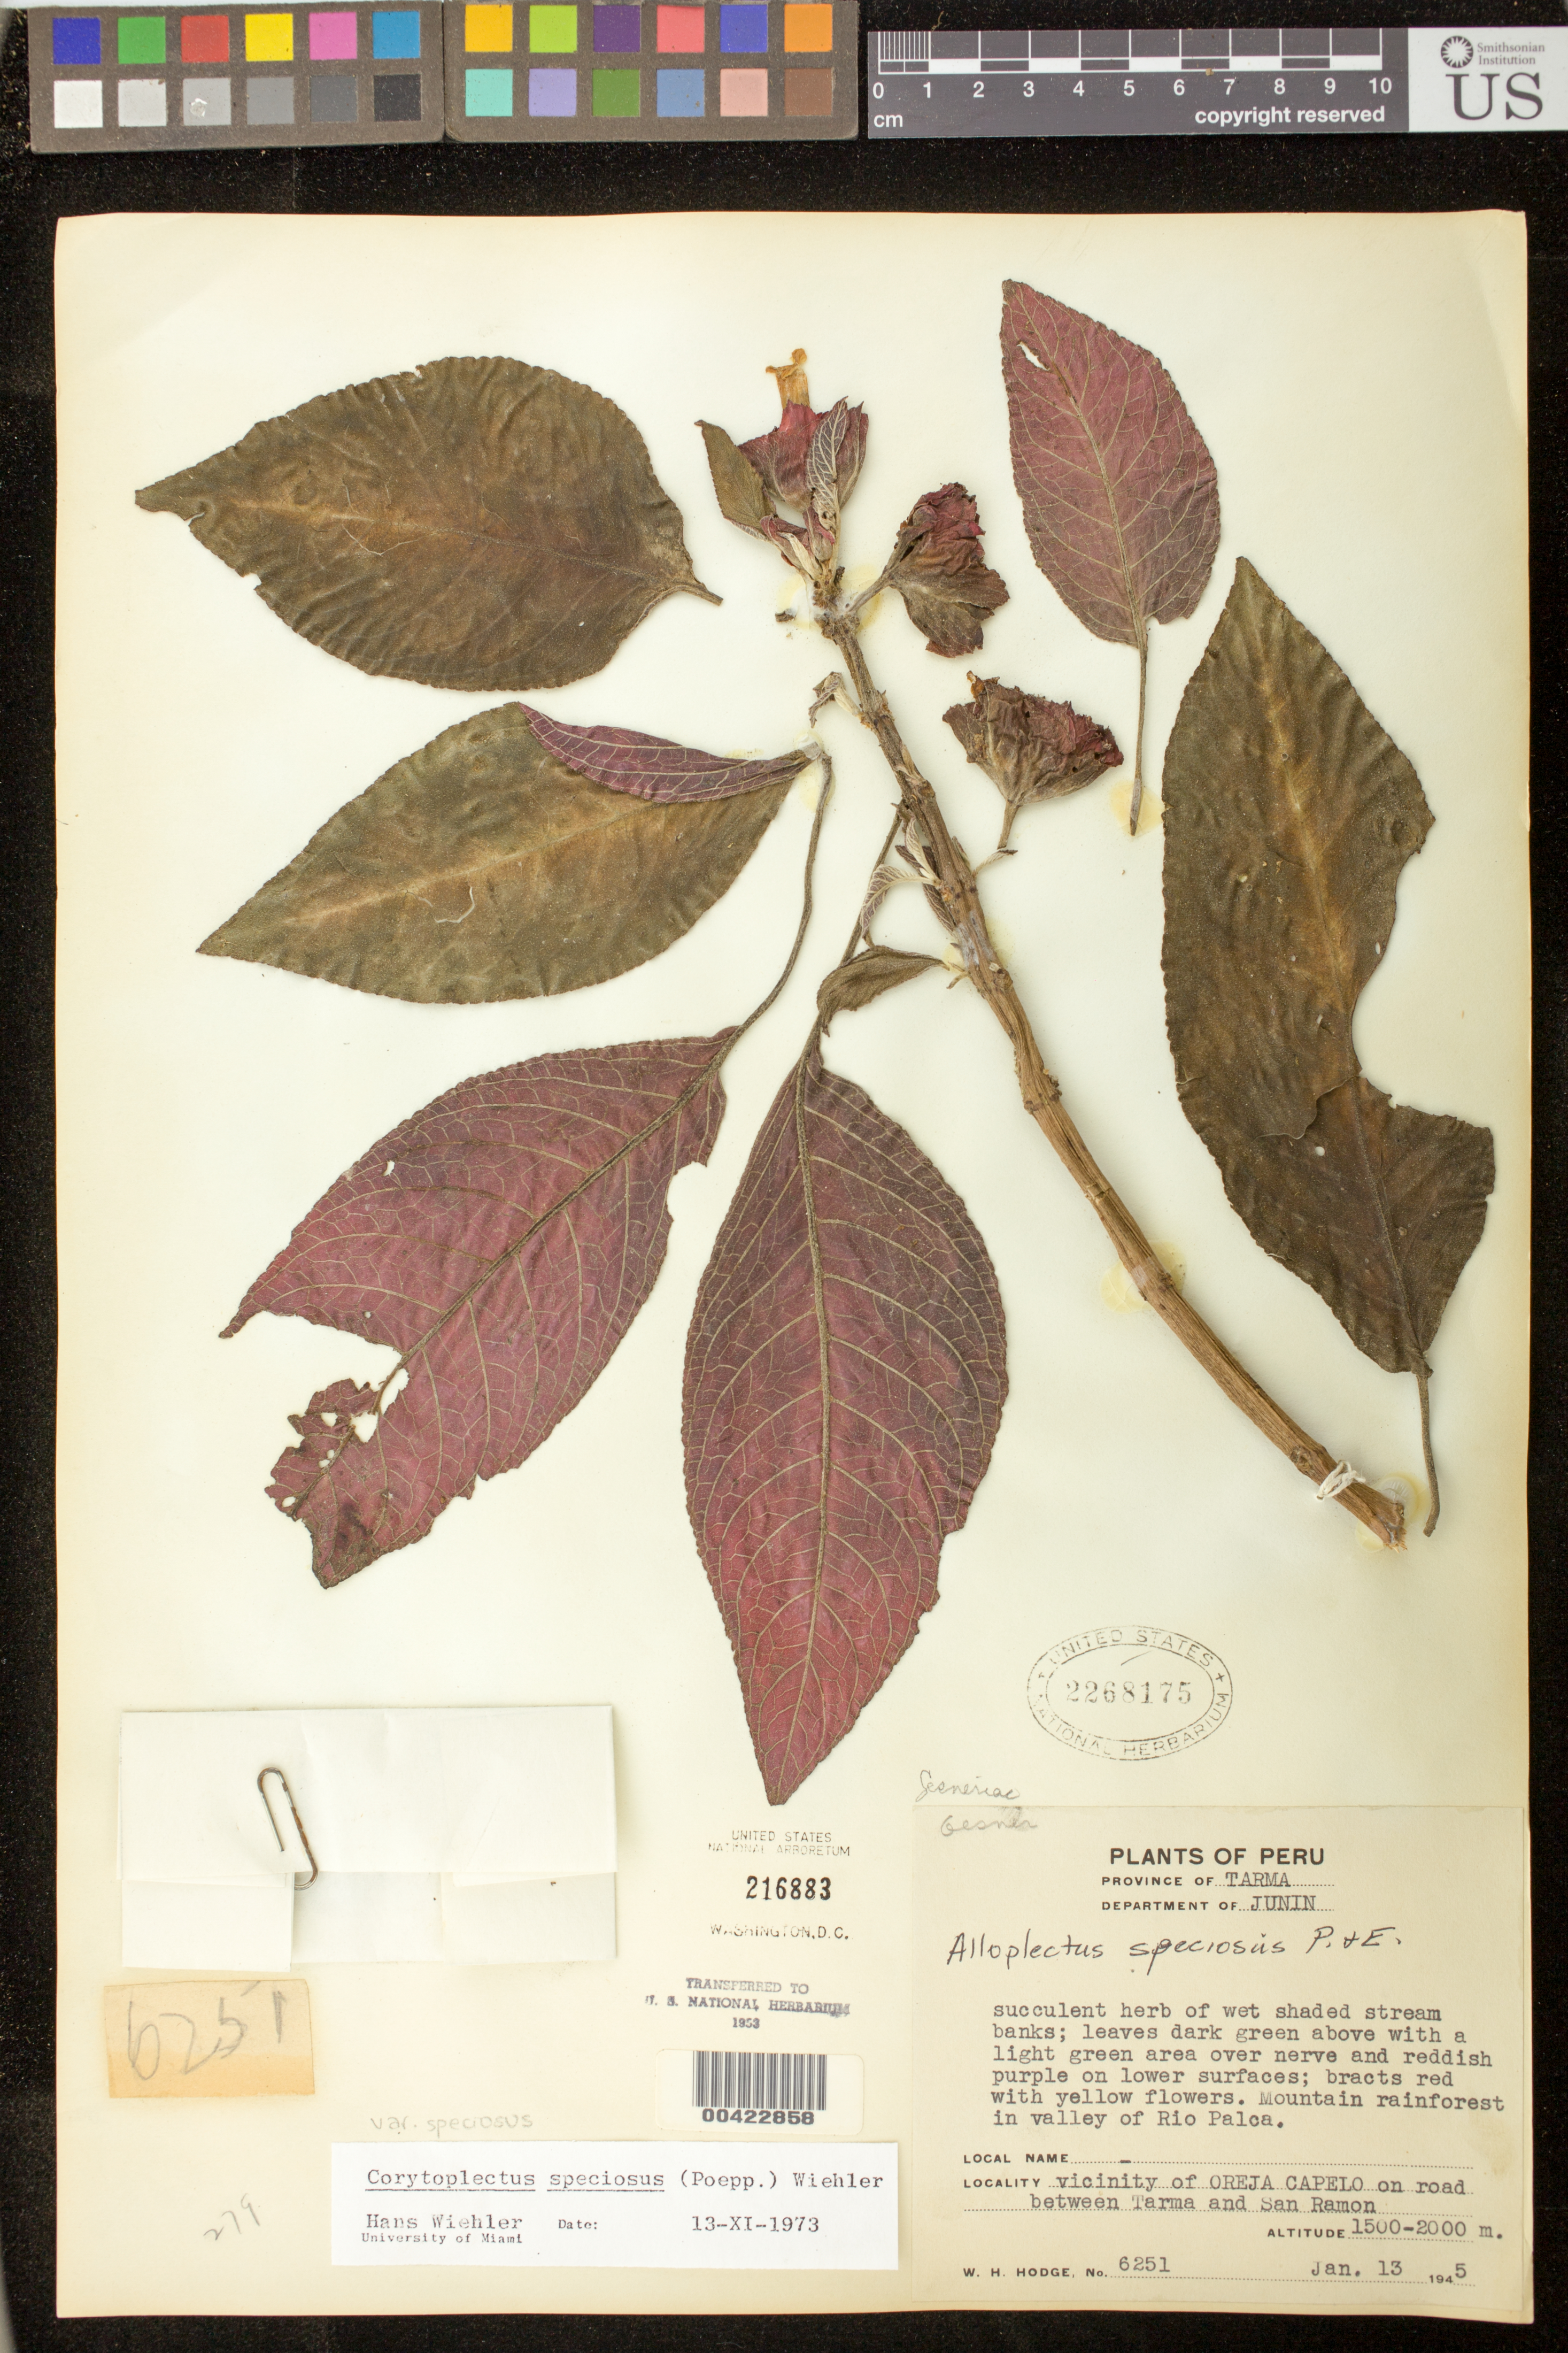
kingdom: Plantae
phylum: Tracheophyta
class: Magnoliopsida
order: Lamiales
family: Gesneriaceae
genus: Corytoplectus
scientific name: Corytoplectus speciosus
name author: (Poepp.) Wiehler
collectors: W. Hodge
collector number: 6251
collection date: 1945-01-13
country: Peru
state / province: Junín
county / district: Tarma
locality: vicinity of Oreja Capelo on road between Tarma and San Ramon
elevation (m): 1500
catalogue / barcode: US 2268175